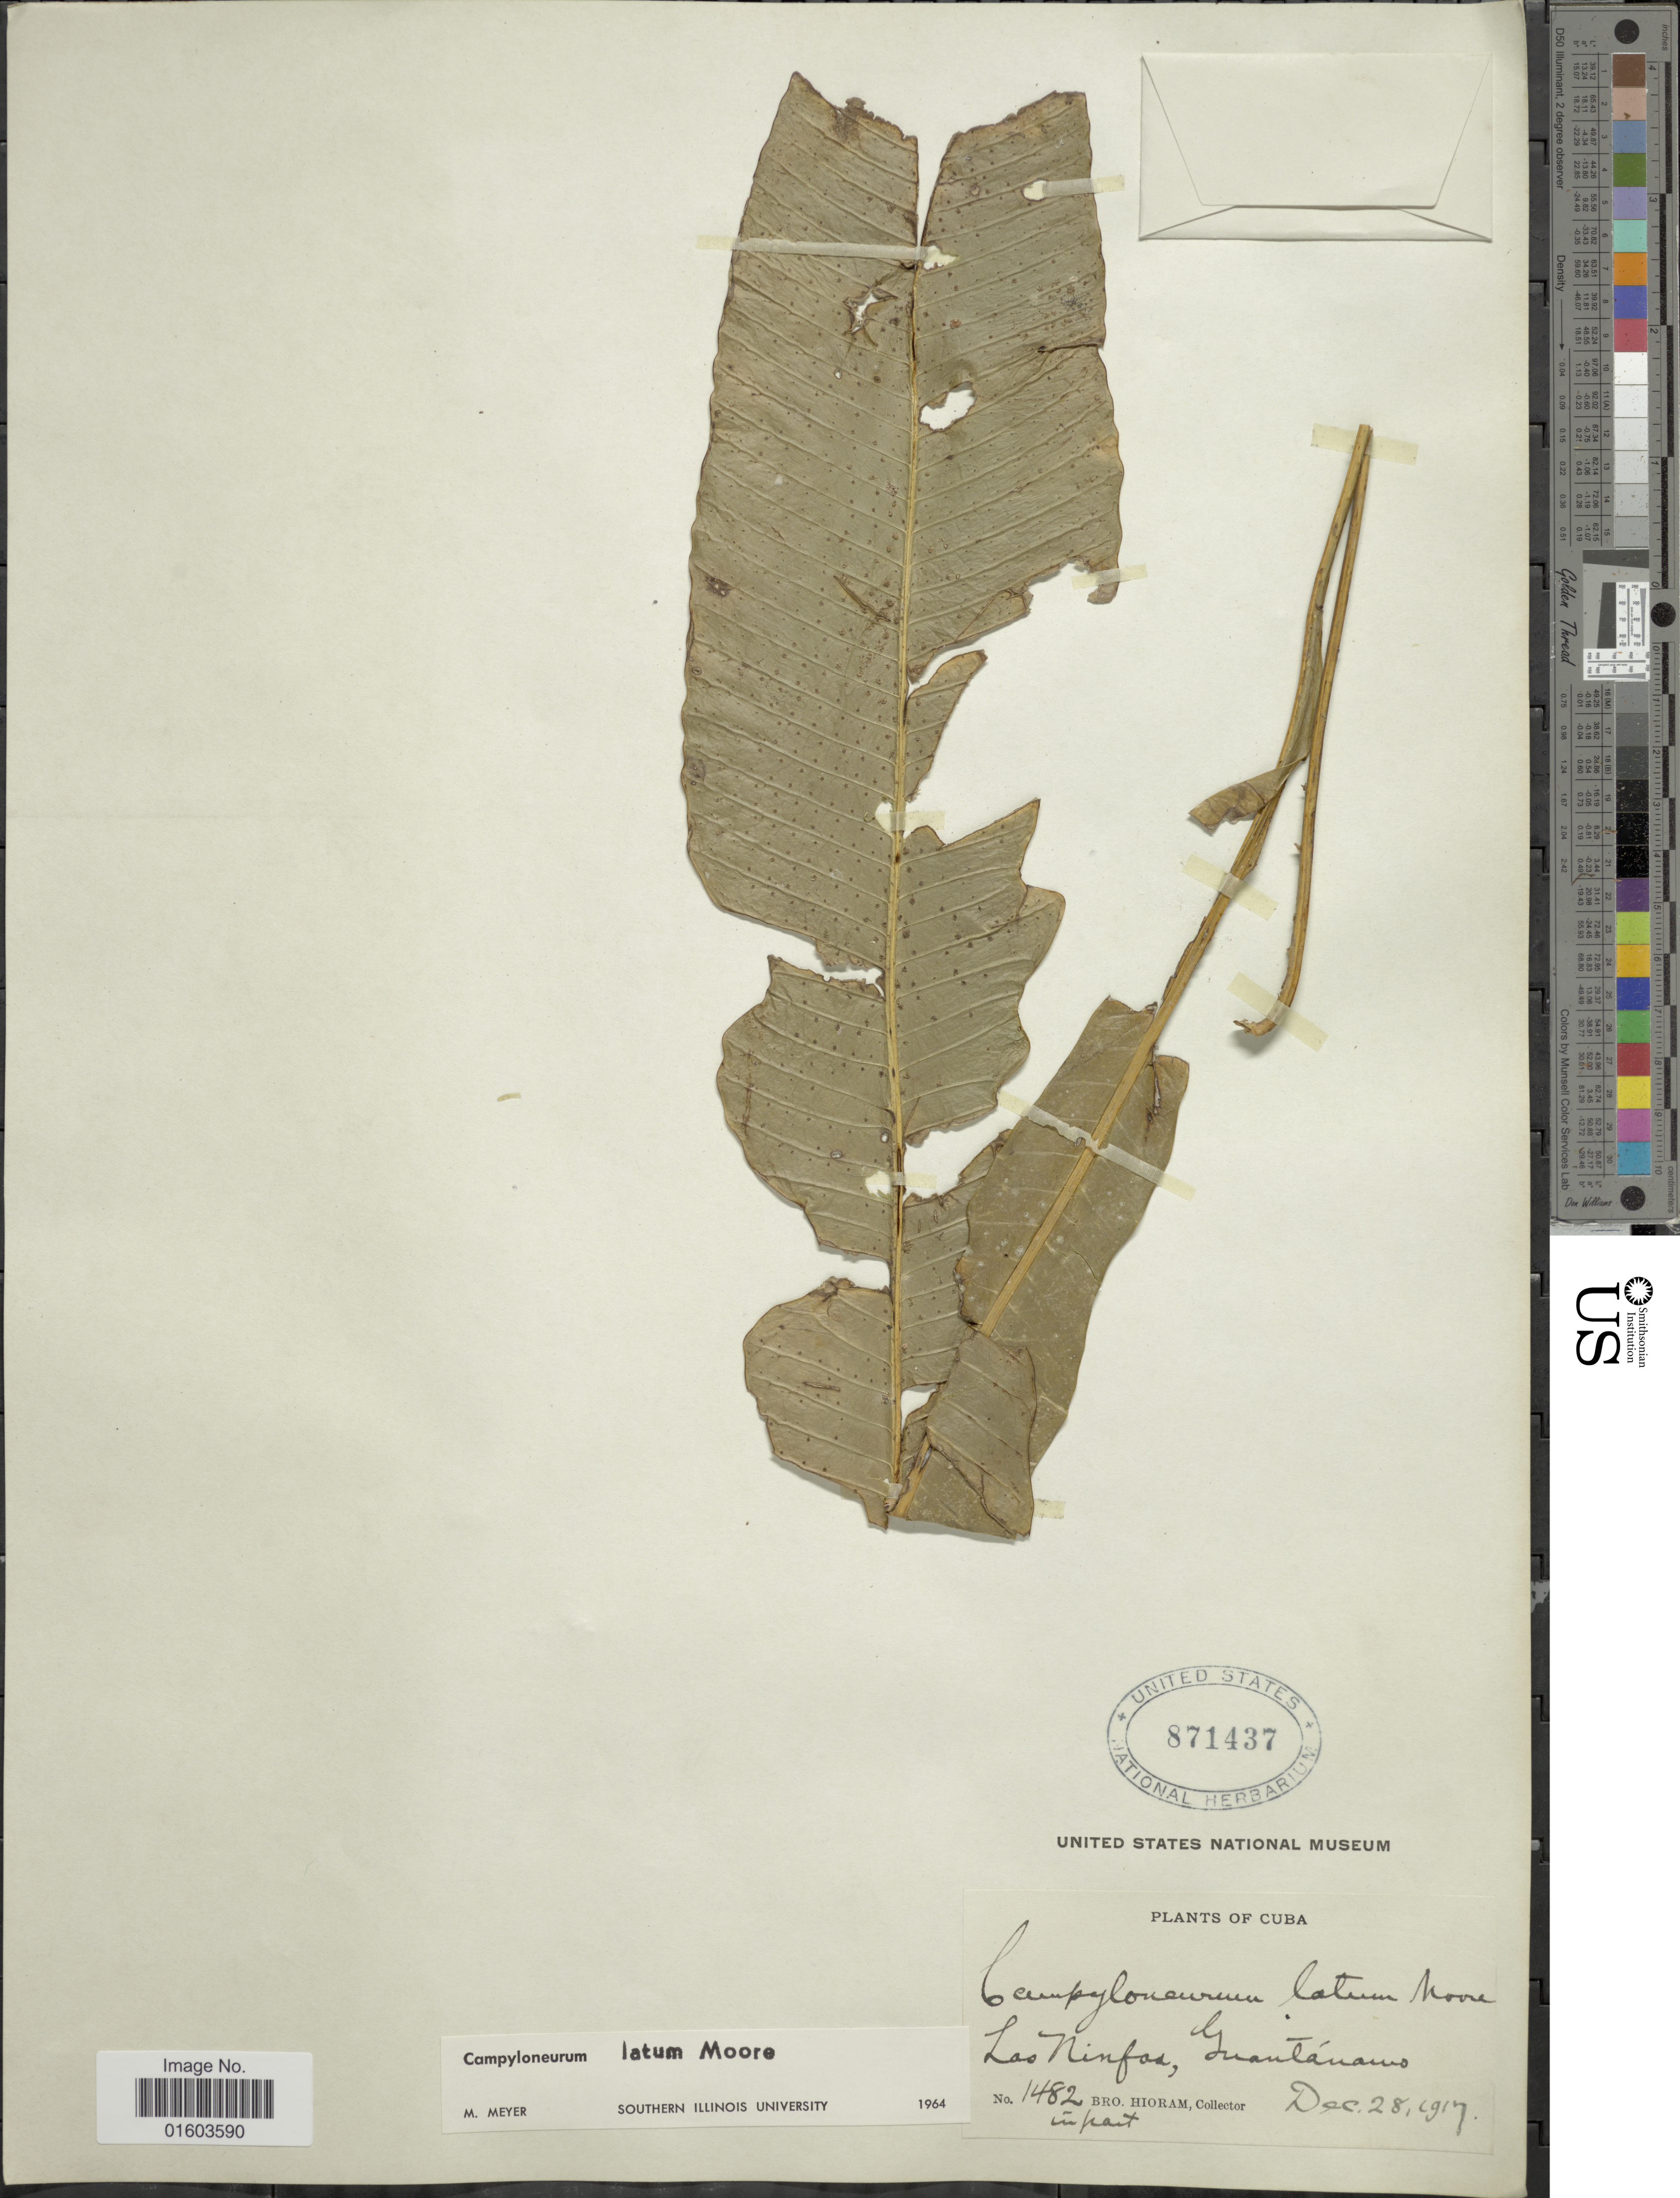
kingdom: Plantae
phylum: Tracheophyta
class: Polypodiopsida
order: Polypodiales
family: Polypodiaceae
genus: Campyloneurum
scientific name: Campyloneurum latum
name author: T. Moore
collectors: Bro. Hioram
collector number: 1482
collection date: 1917-12-28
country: Cuba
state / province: Guantánamo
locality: Las Ninfoa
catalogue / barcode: US 871427